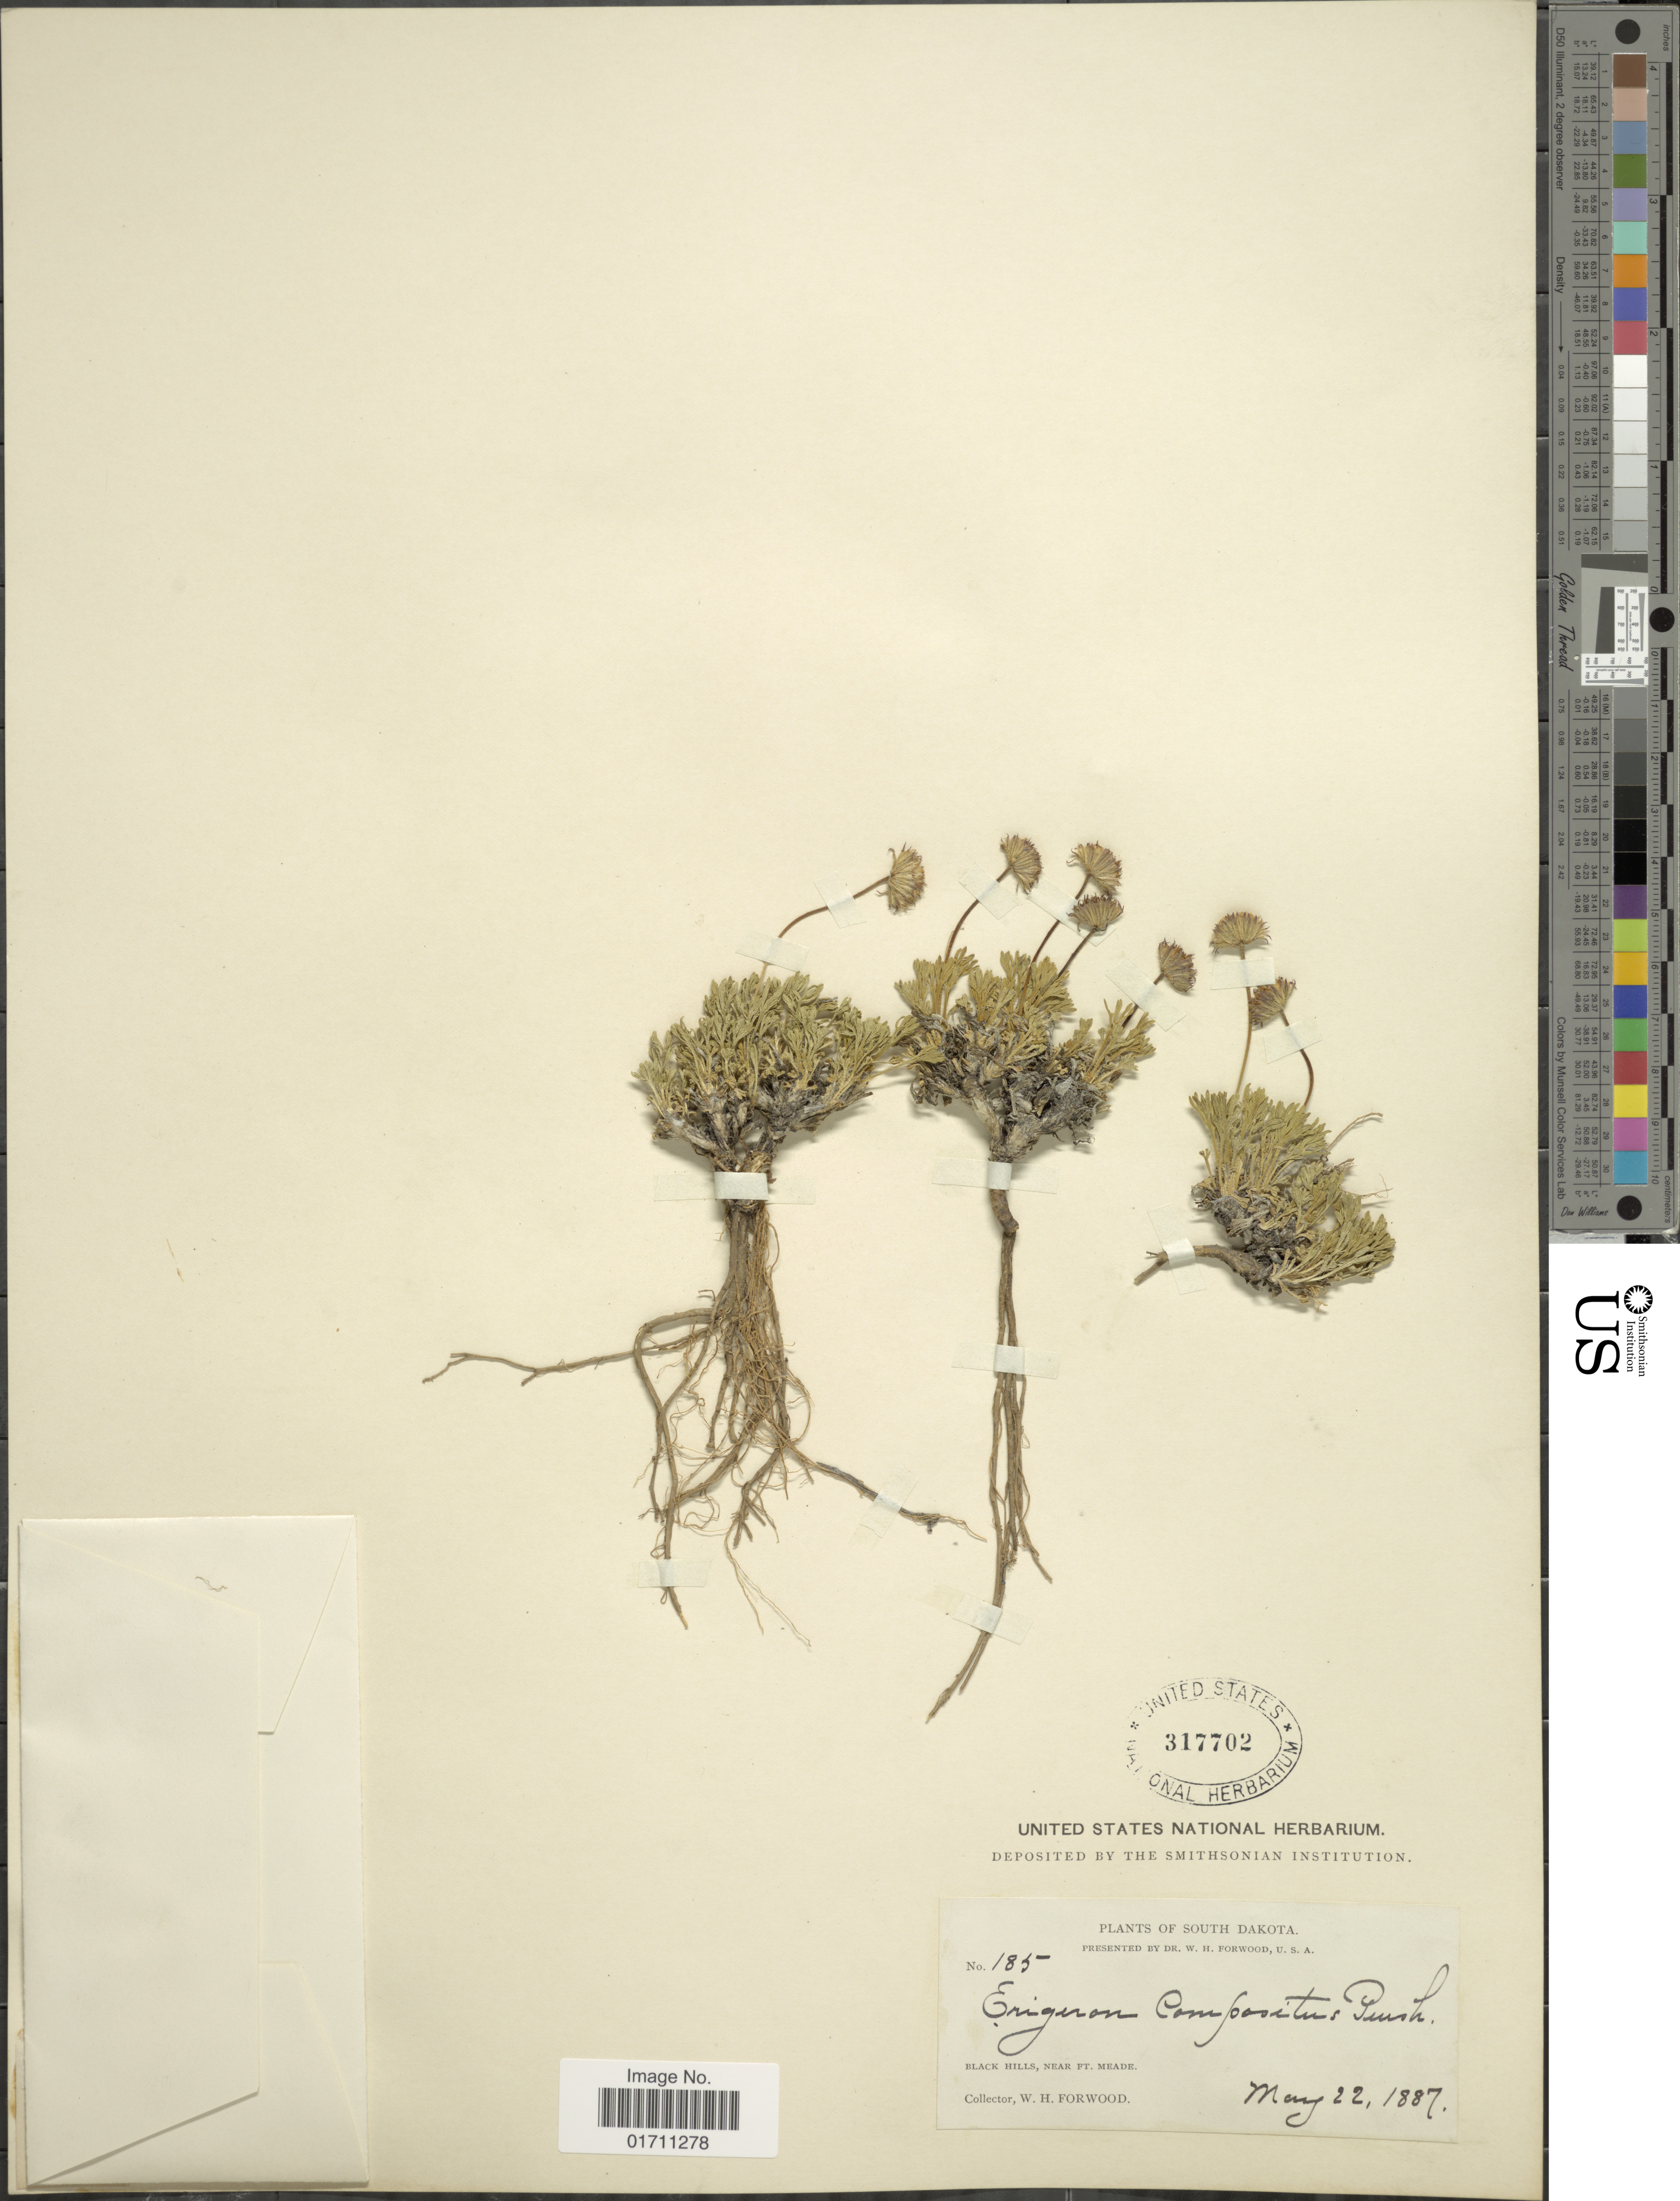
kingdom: Plantae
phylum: Tracheophyta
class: Magnoliopsida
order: Asterales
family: Asteraceae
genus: Erigeron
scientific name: Erigeron compositus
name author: Pursh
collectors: W. Forwood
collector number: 185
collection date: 1887-05-22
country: United States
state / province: South Dakota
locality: Black Hills, near Ft. Meade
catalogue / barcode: US 317702